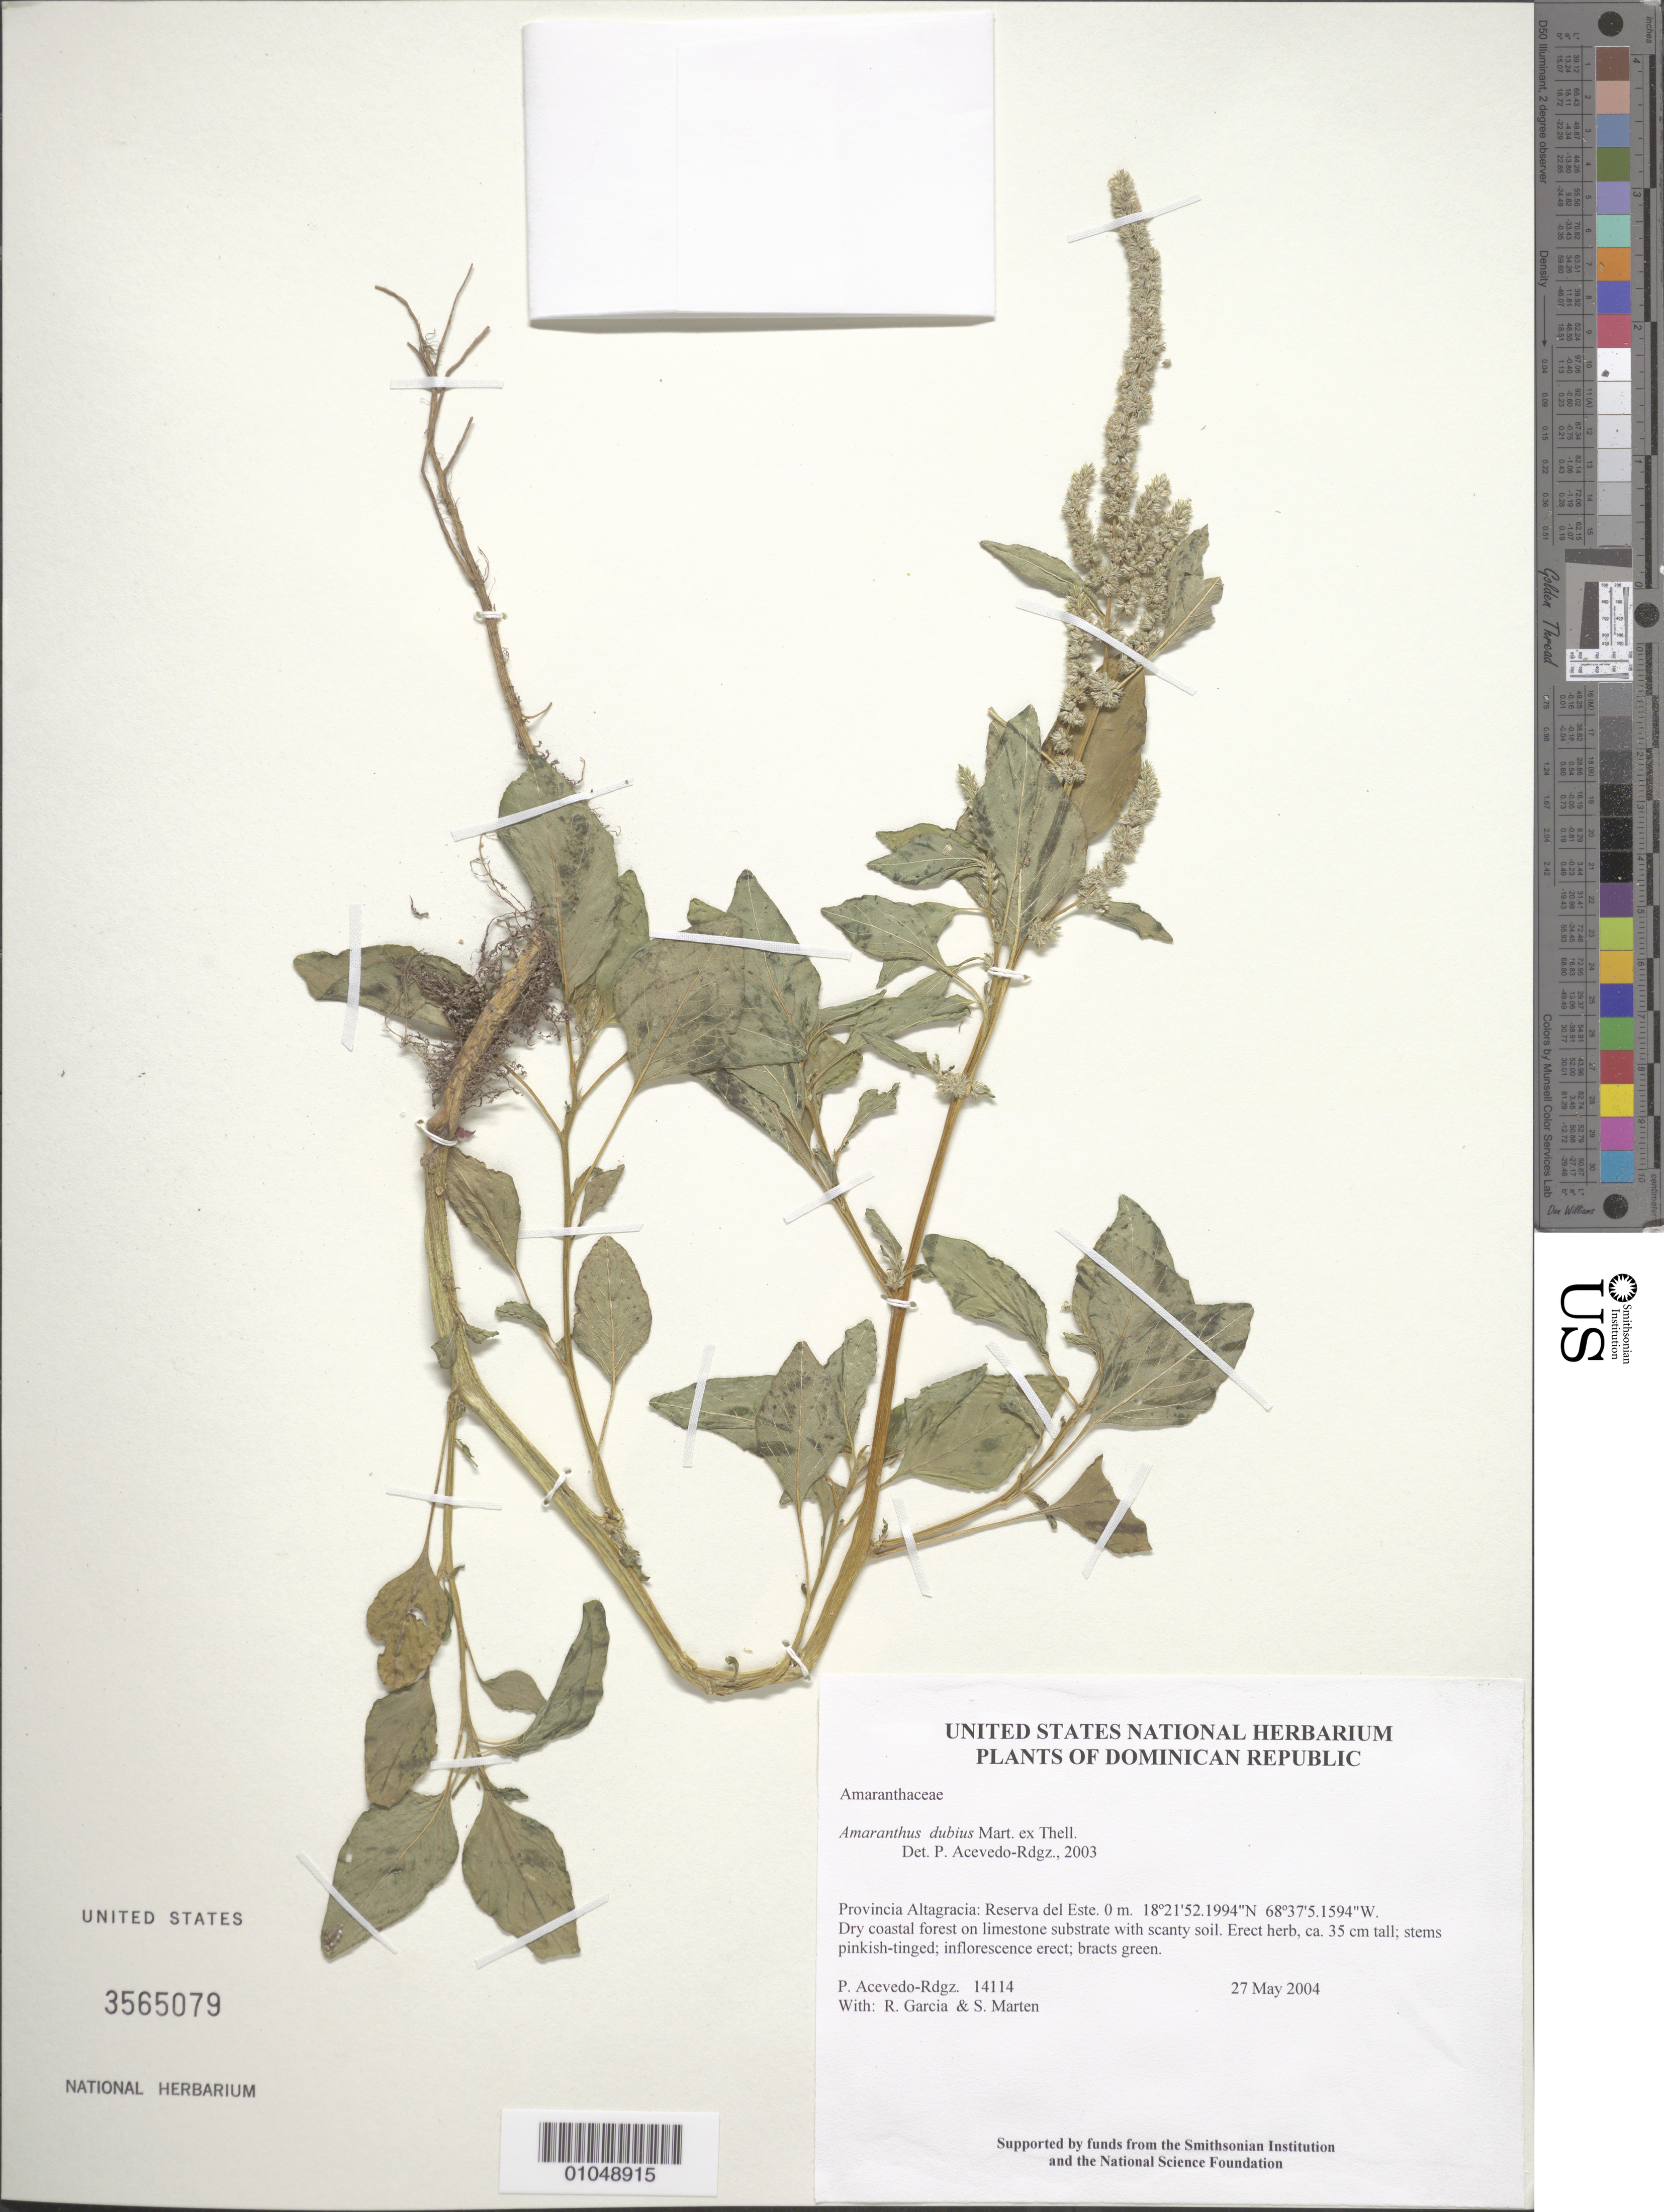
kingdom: Plantae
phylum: Tracheophyta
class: Magnoliopsida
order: Caryophyllales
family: Amaranthaceae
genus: Amaranthus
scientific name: Amaranthus dubius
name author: Mart. ex Thell.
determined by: Acevedo-Rodríguez, P., (BOT), Smithsonian Institution - National Museum of Natural History (UNITED STATES)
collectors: P. Acevedo-Rodr., R. G. García & S. Marten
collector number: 14114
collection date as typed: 27 May 2004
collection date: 2004-05-27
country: Dominican Republic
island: Hispaniola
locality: Provincia Altagracia: Reserva del Este.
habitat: Dry coastal forest on limestone substrate with scanty soil.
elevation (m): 0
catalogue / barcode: US 3565079